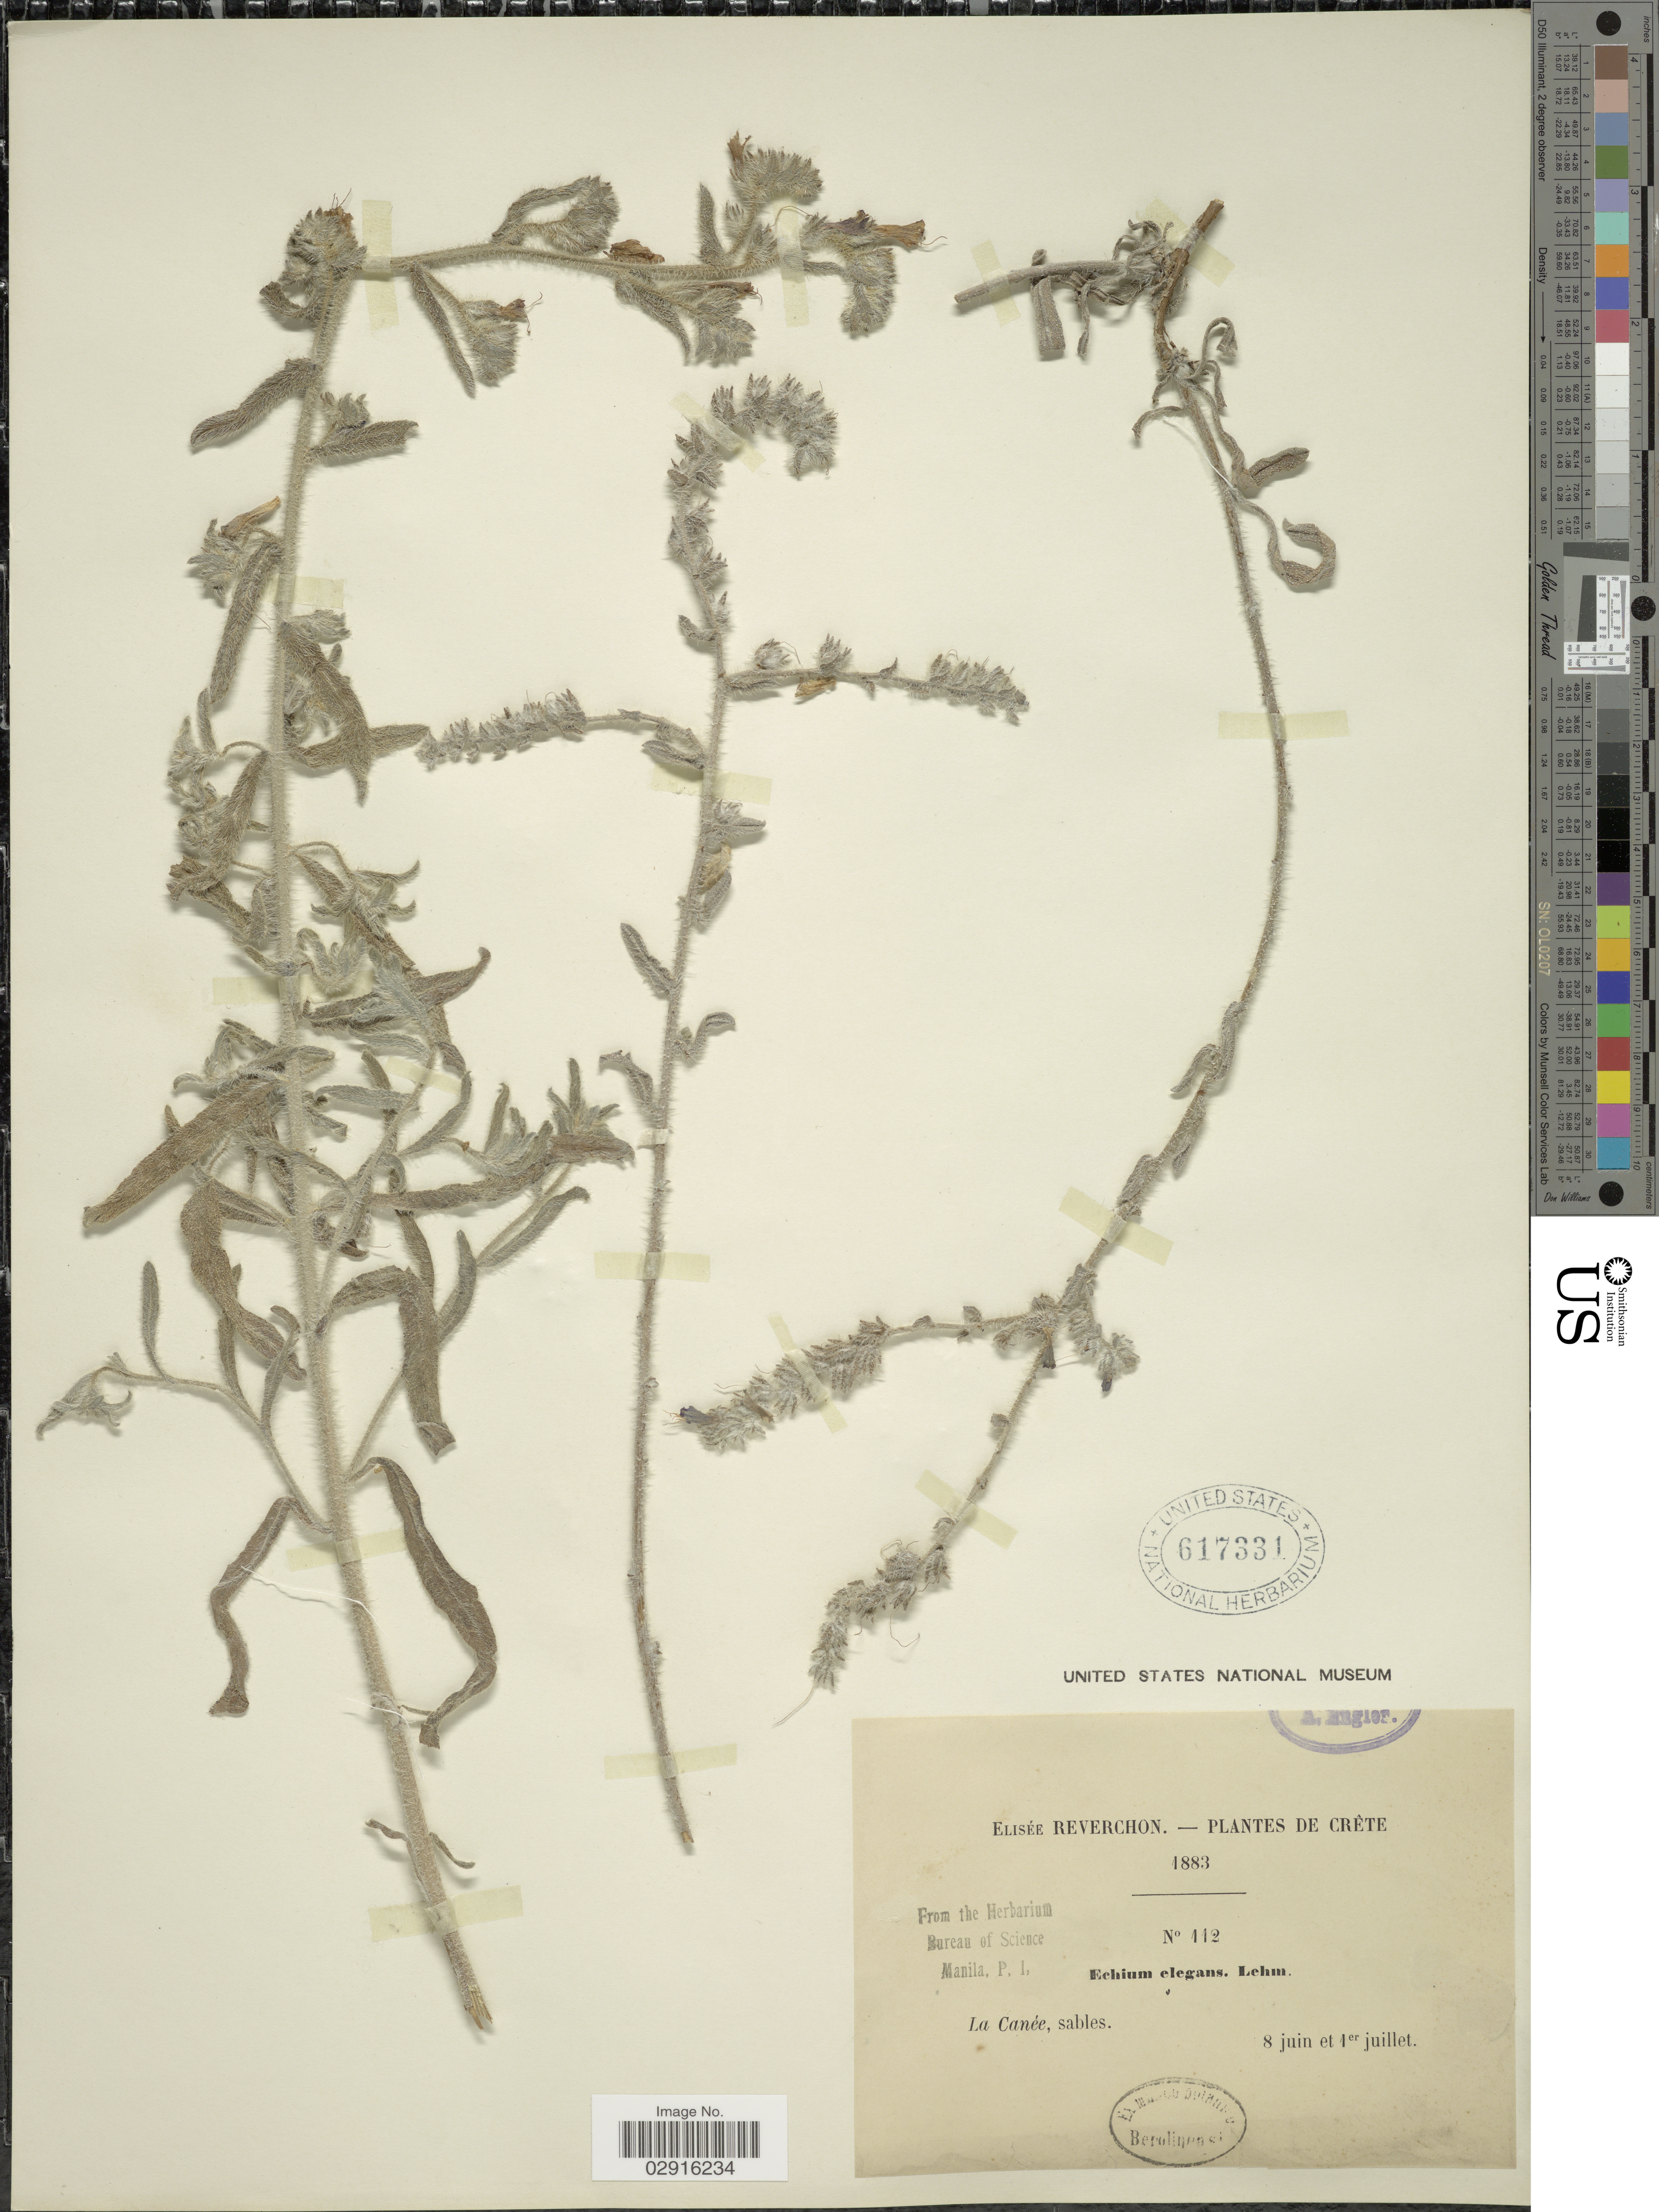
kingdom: Plantae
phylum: Tracheophyta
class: Magnoliopsida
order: Boraginales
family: Boraginaceae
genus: Echium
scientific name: Echium elegans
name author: Lehm.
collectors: E. Reverchon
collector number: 112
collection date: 1883-06-08/1883-07-04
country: Greece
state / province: Crete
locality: La Canée, sables.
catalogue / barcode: US 617331